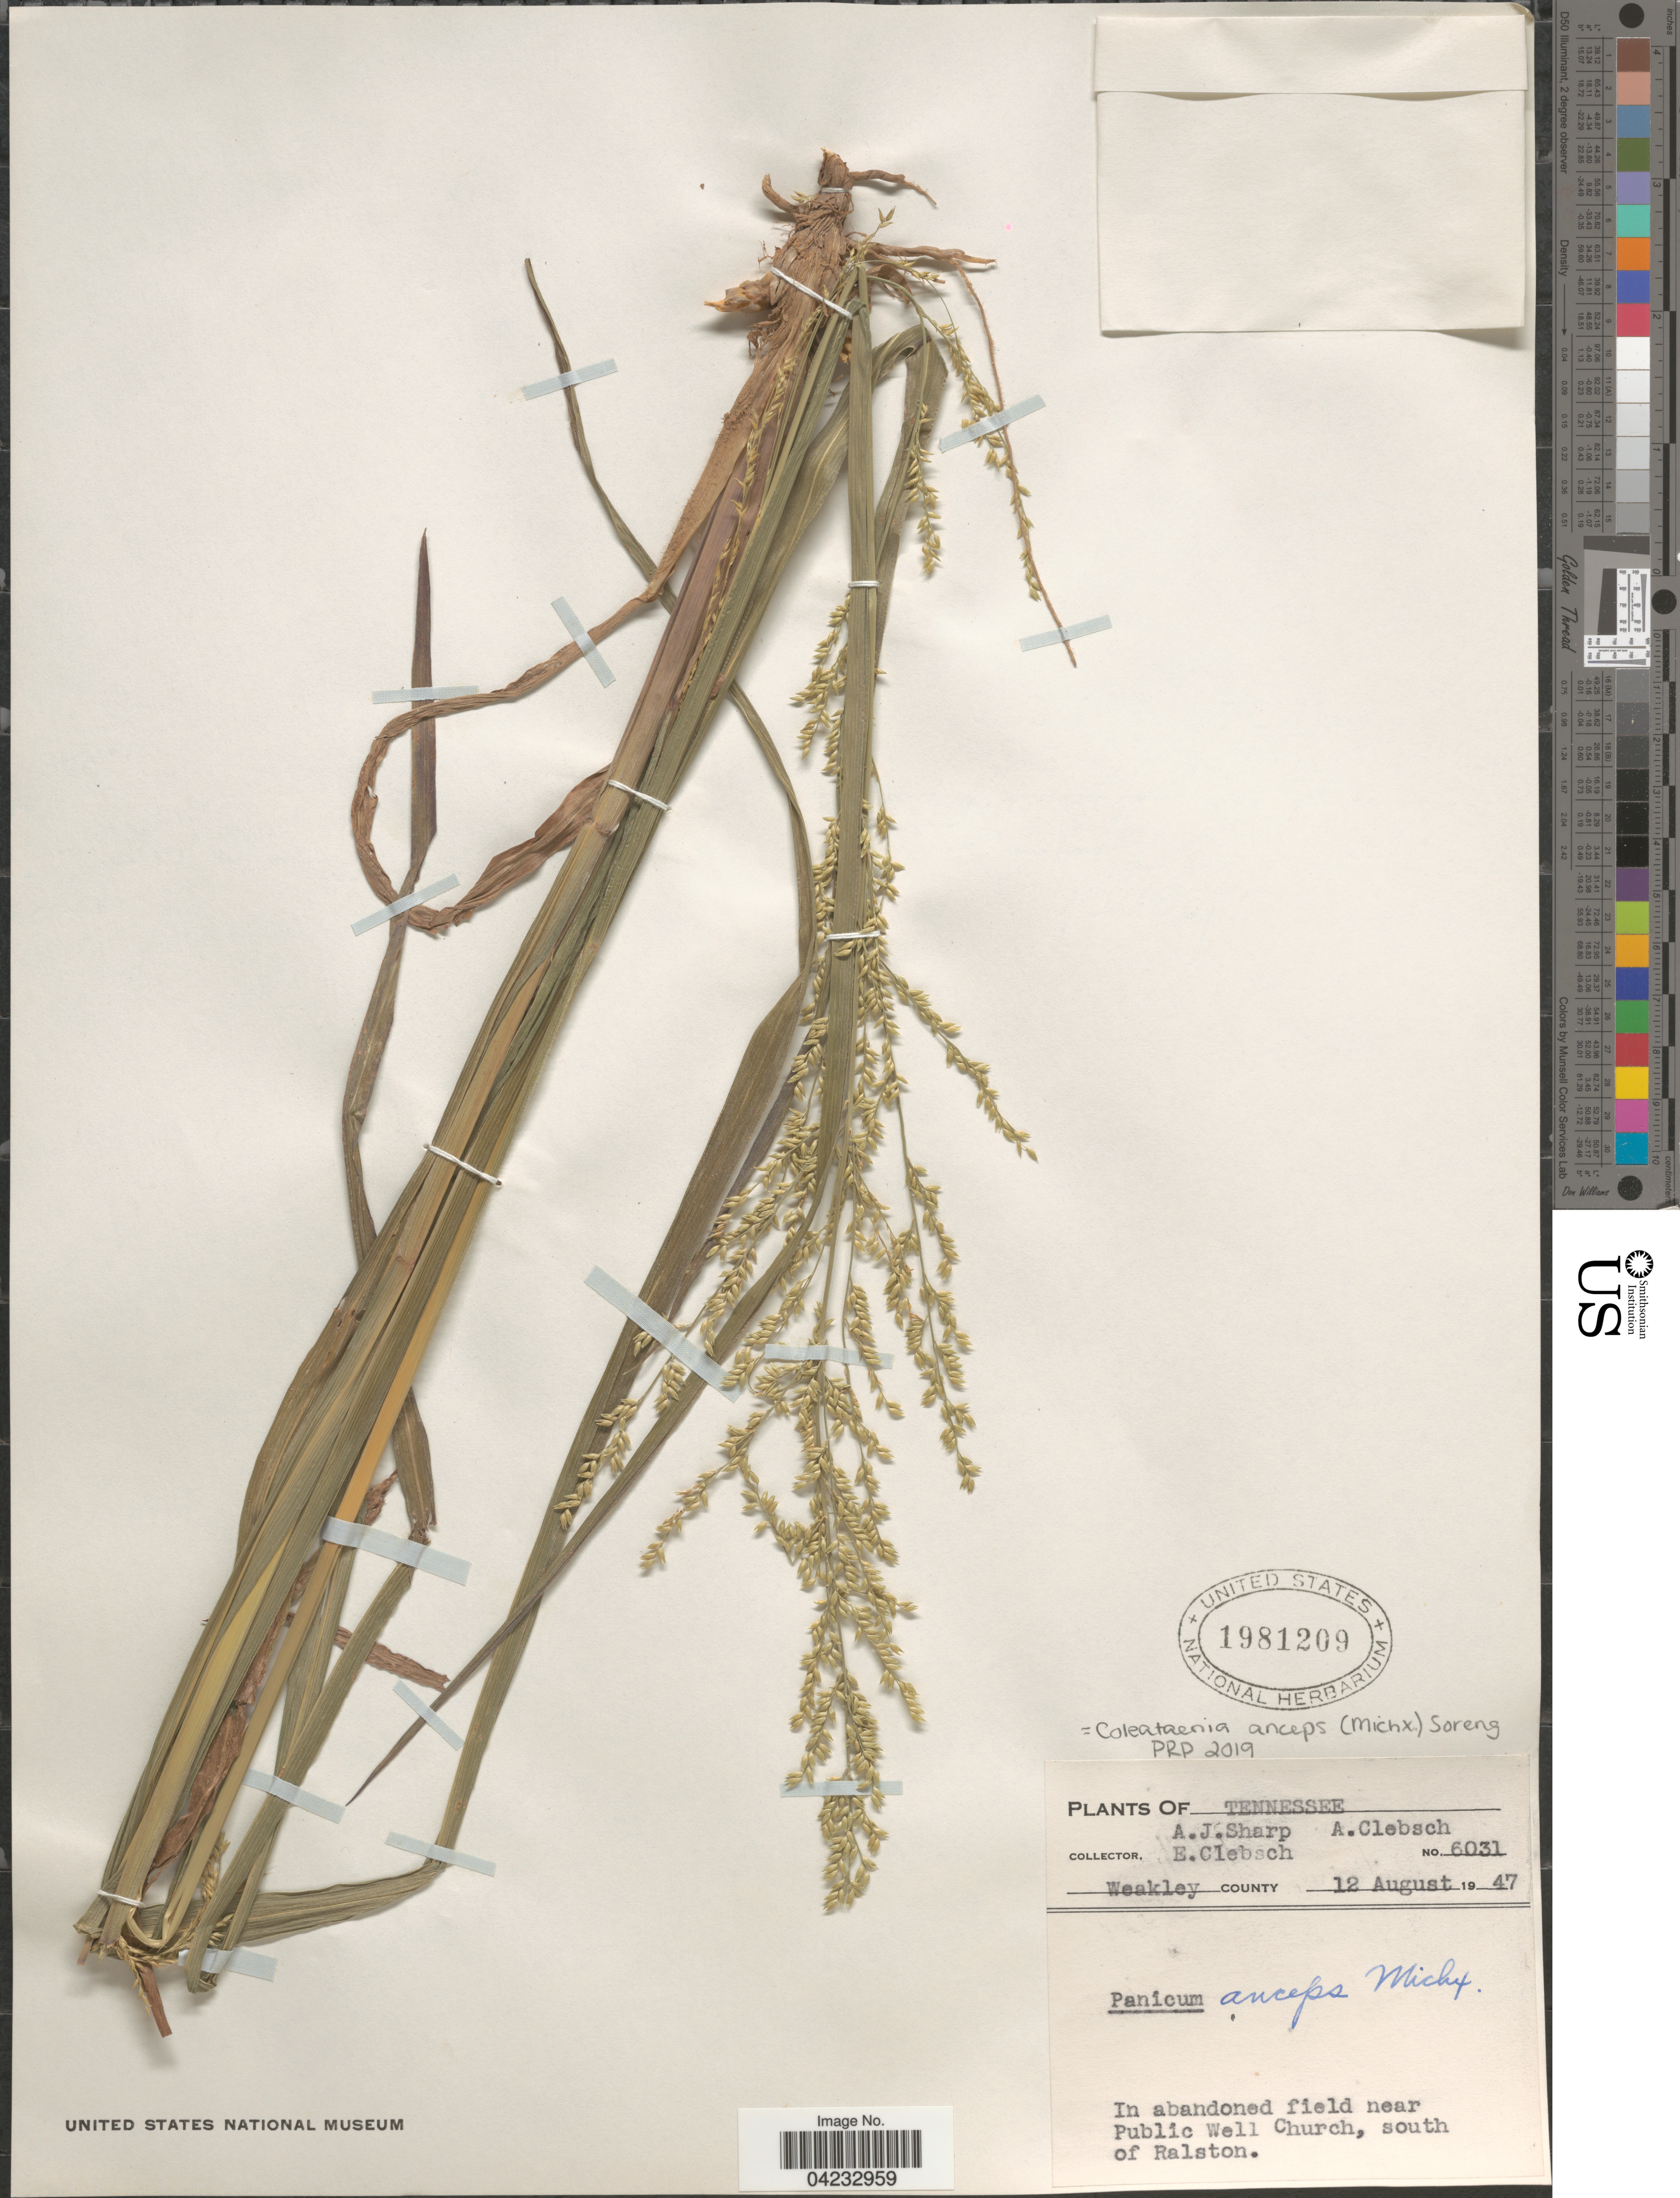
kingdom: Plantae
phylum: Tracheophyta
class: Liliopsida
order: Poales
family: Poaceae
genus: Coleataenia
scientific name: Coleataenia anceps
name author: (Michx.) Soreng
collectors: A. J. Sharp, A. Clebsch & E. Clebsch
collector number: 6031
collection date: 1947-08-12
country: United States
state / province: Tennessee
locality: Weakley County. In abandoned field near Public Well Church, south of Ralston.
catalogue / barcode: US 1981209